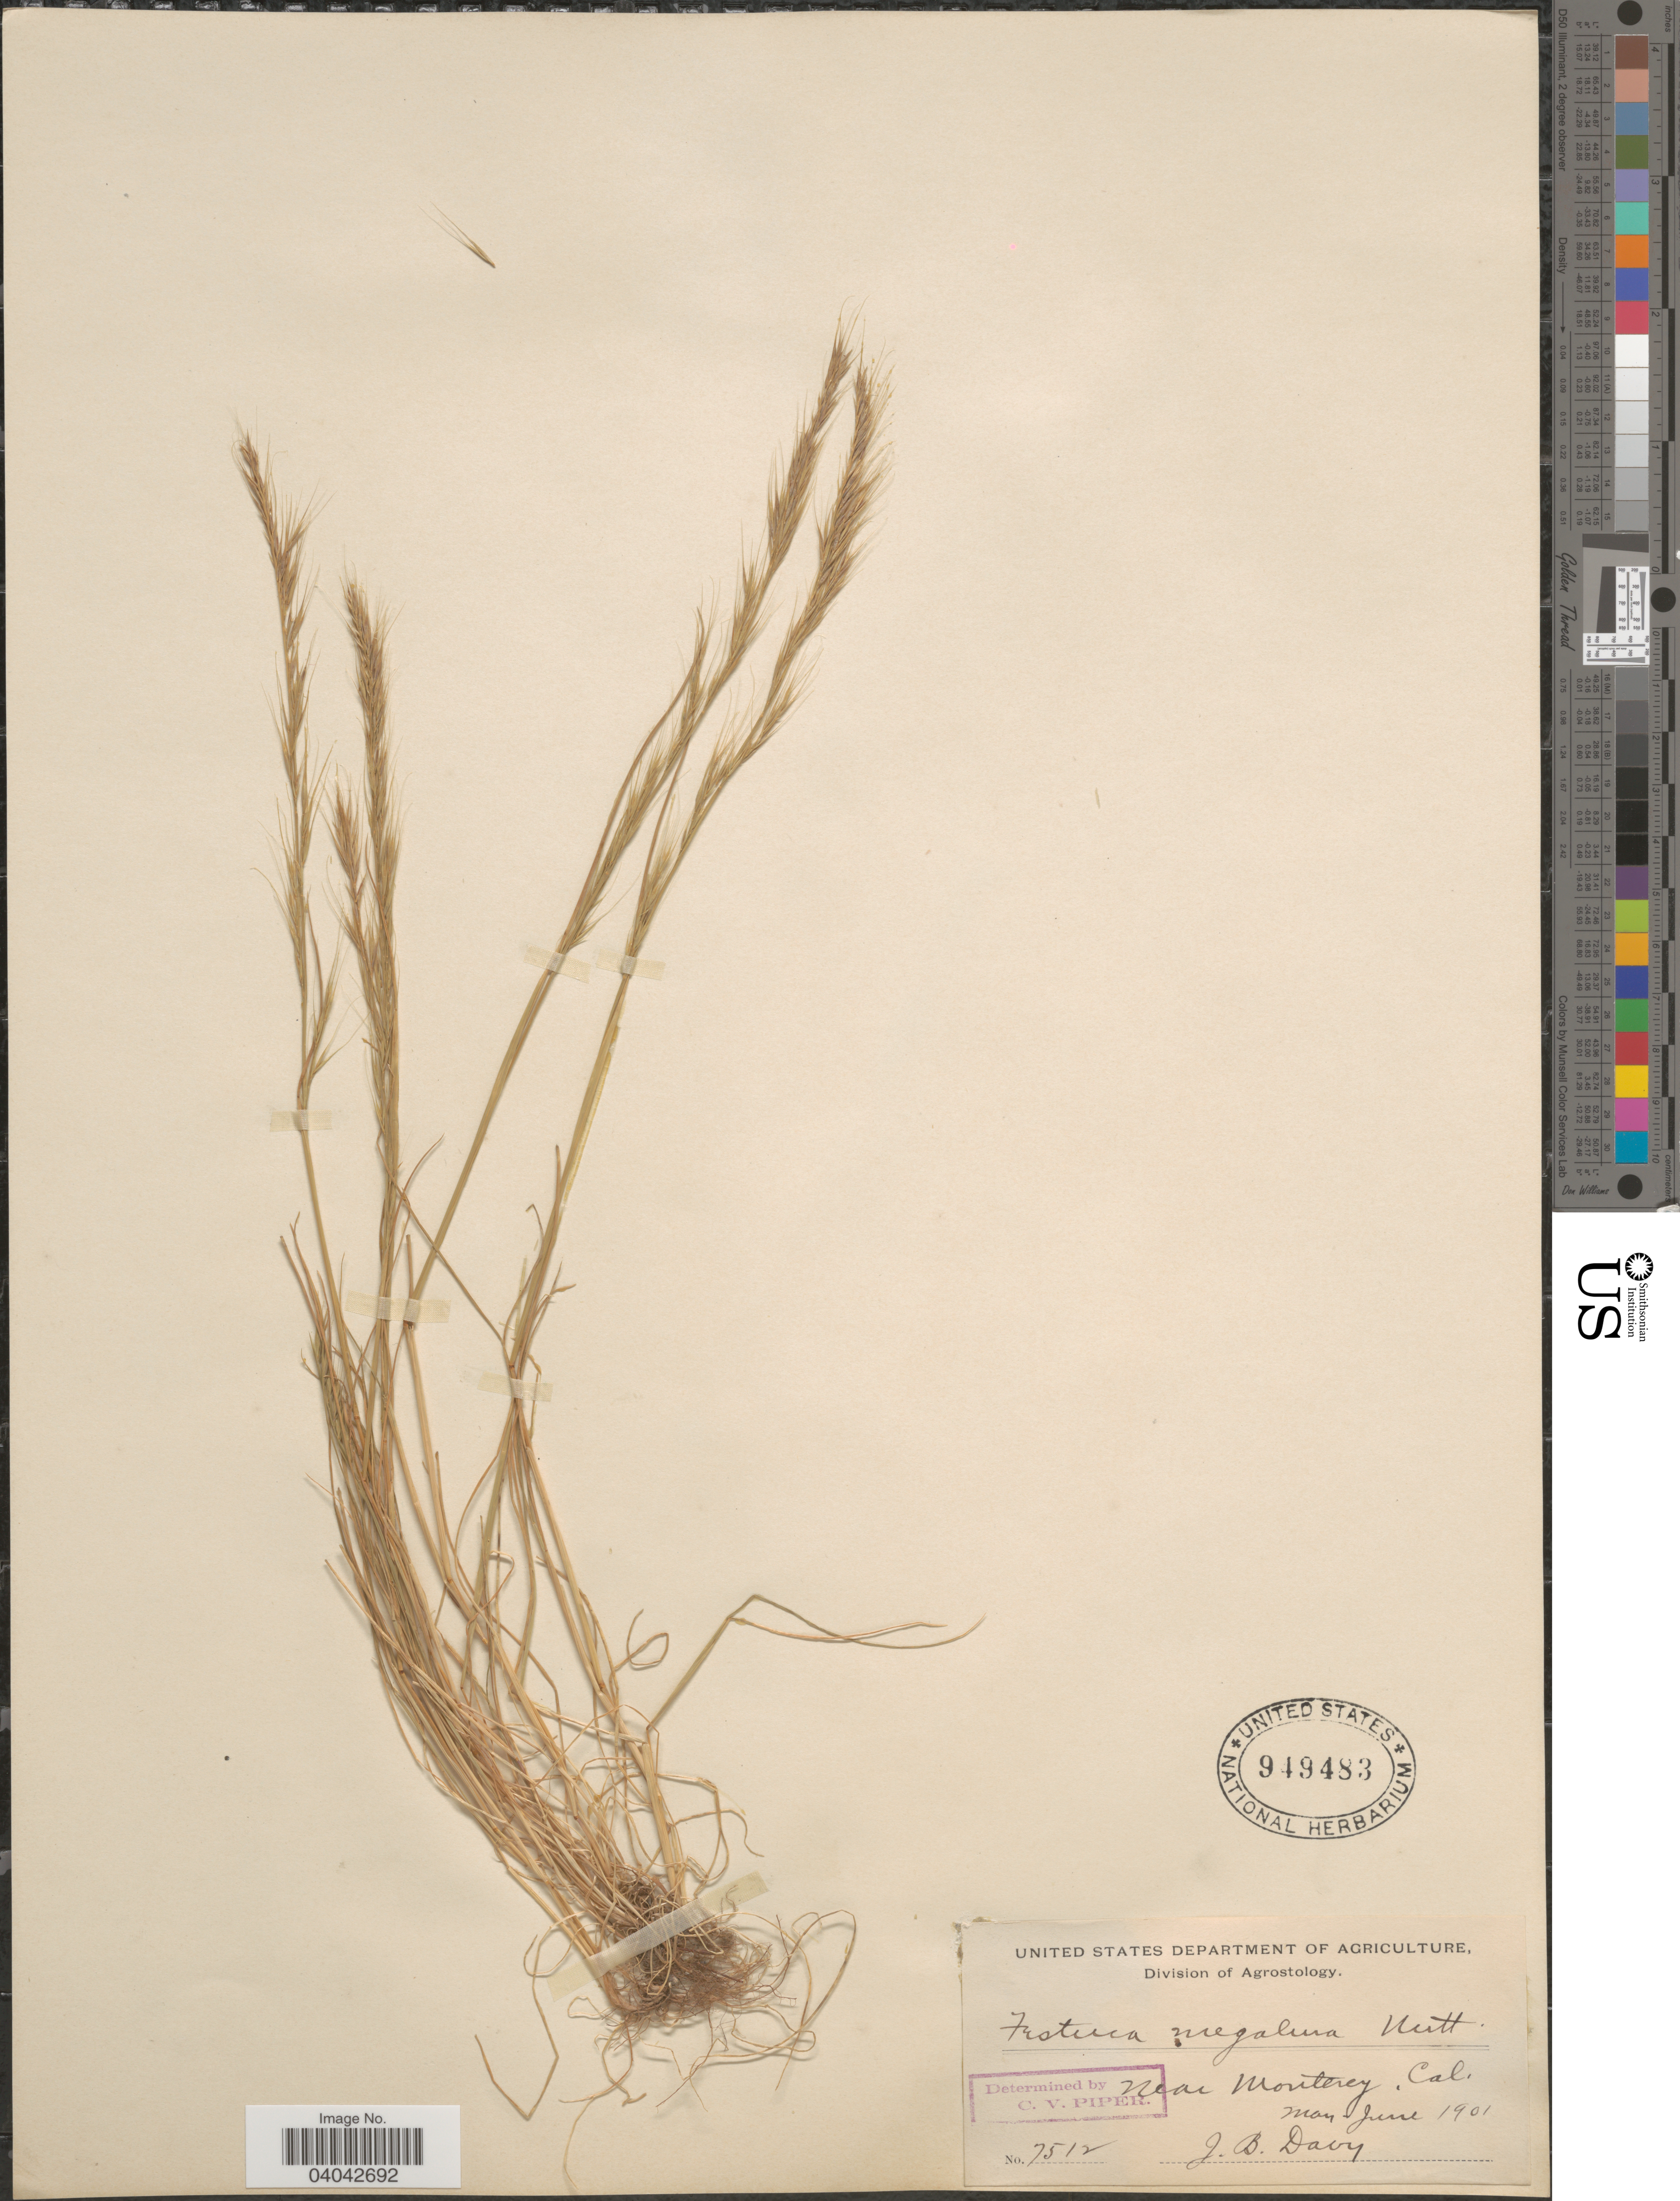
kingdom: Plantae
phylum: Tracheophyta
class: Liliopsida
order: Poales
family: Poaceae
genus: Festuca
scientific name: Festuca megalura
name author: Nutt.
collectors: J. Burtt Davy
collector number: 7512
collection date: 1901-05/1901-06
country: United States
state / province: California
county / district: Monterey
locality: Near Monterey.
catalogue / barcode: US 949483